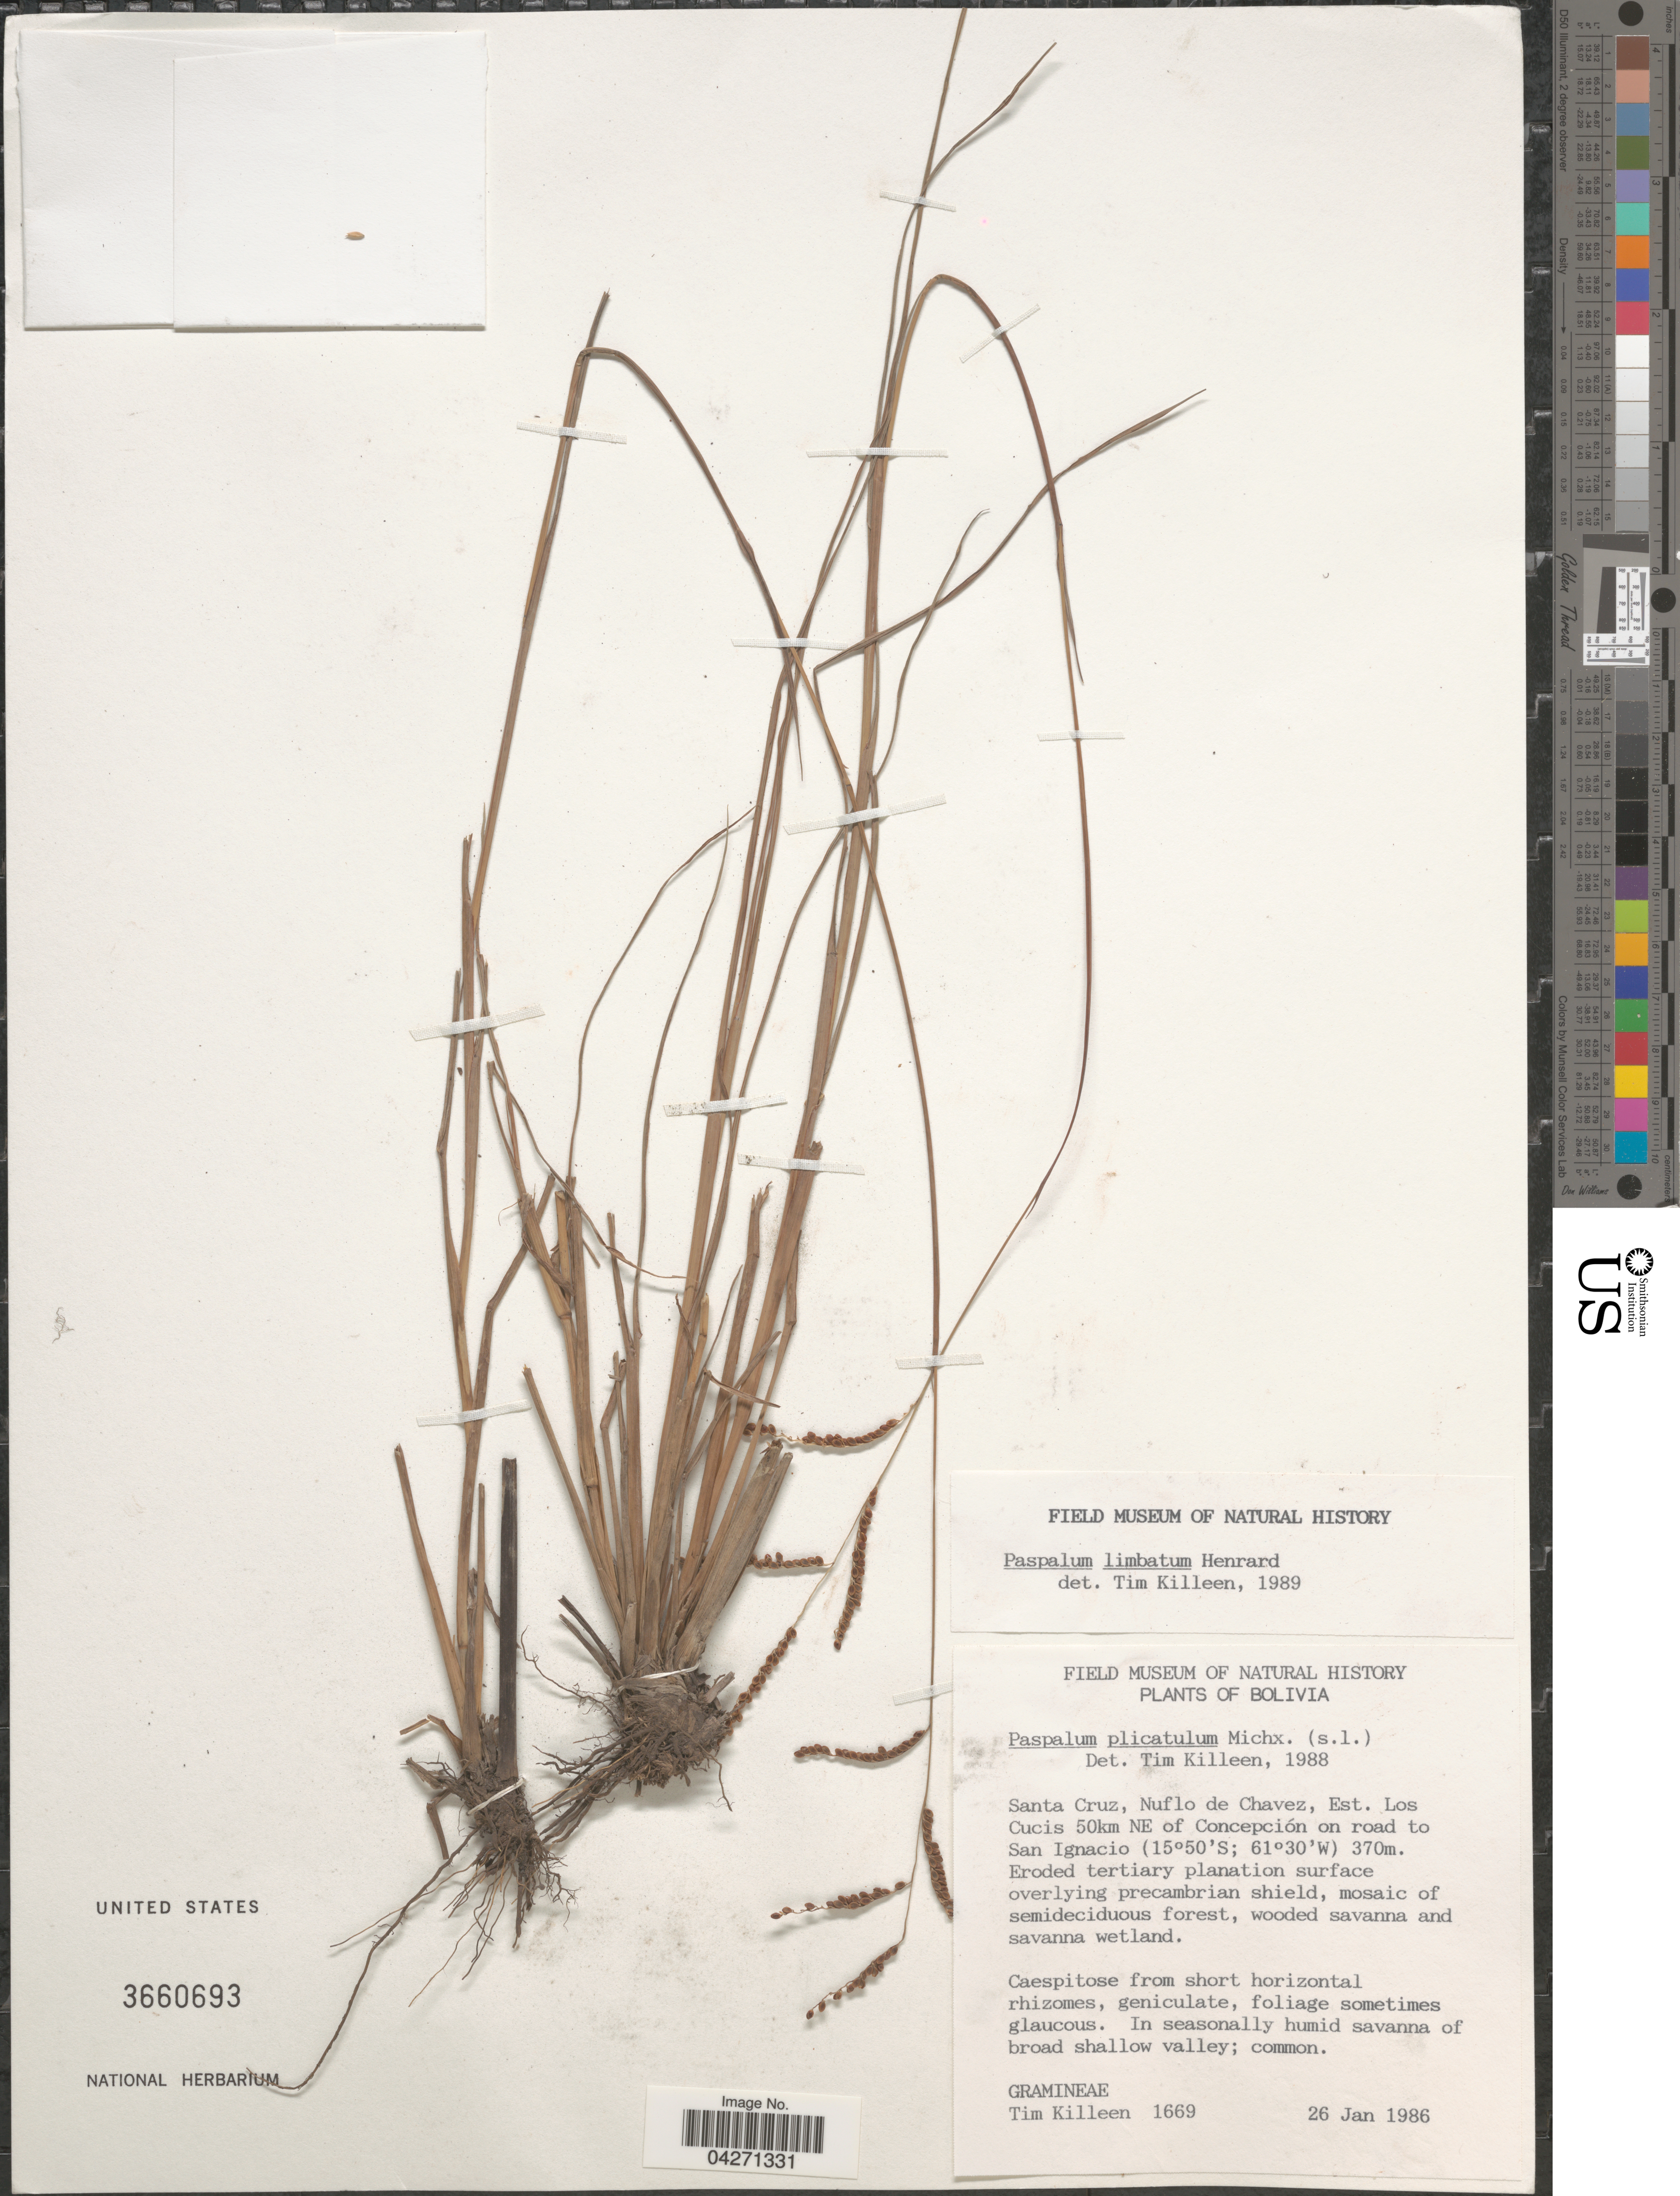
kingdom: Plantae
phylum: Tracheophyta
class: Liliopsida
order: Poales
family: Poaceae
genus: Paspalum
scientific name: Paspalum limbatum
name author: Henr.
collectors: T. J. Killeen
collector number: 1669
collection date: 1986-01-26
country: Bolivia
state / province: Santa Cruz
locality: Nuflo de Chavez, Est. Los Cucis 50km NE of Concepción on road to San Ignacio.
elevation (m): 370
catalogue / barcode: US 3660693